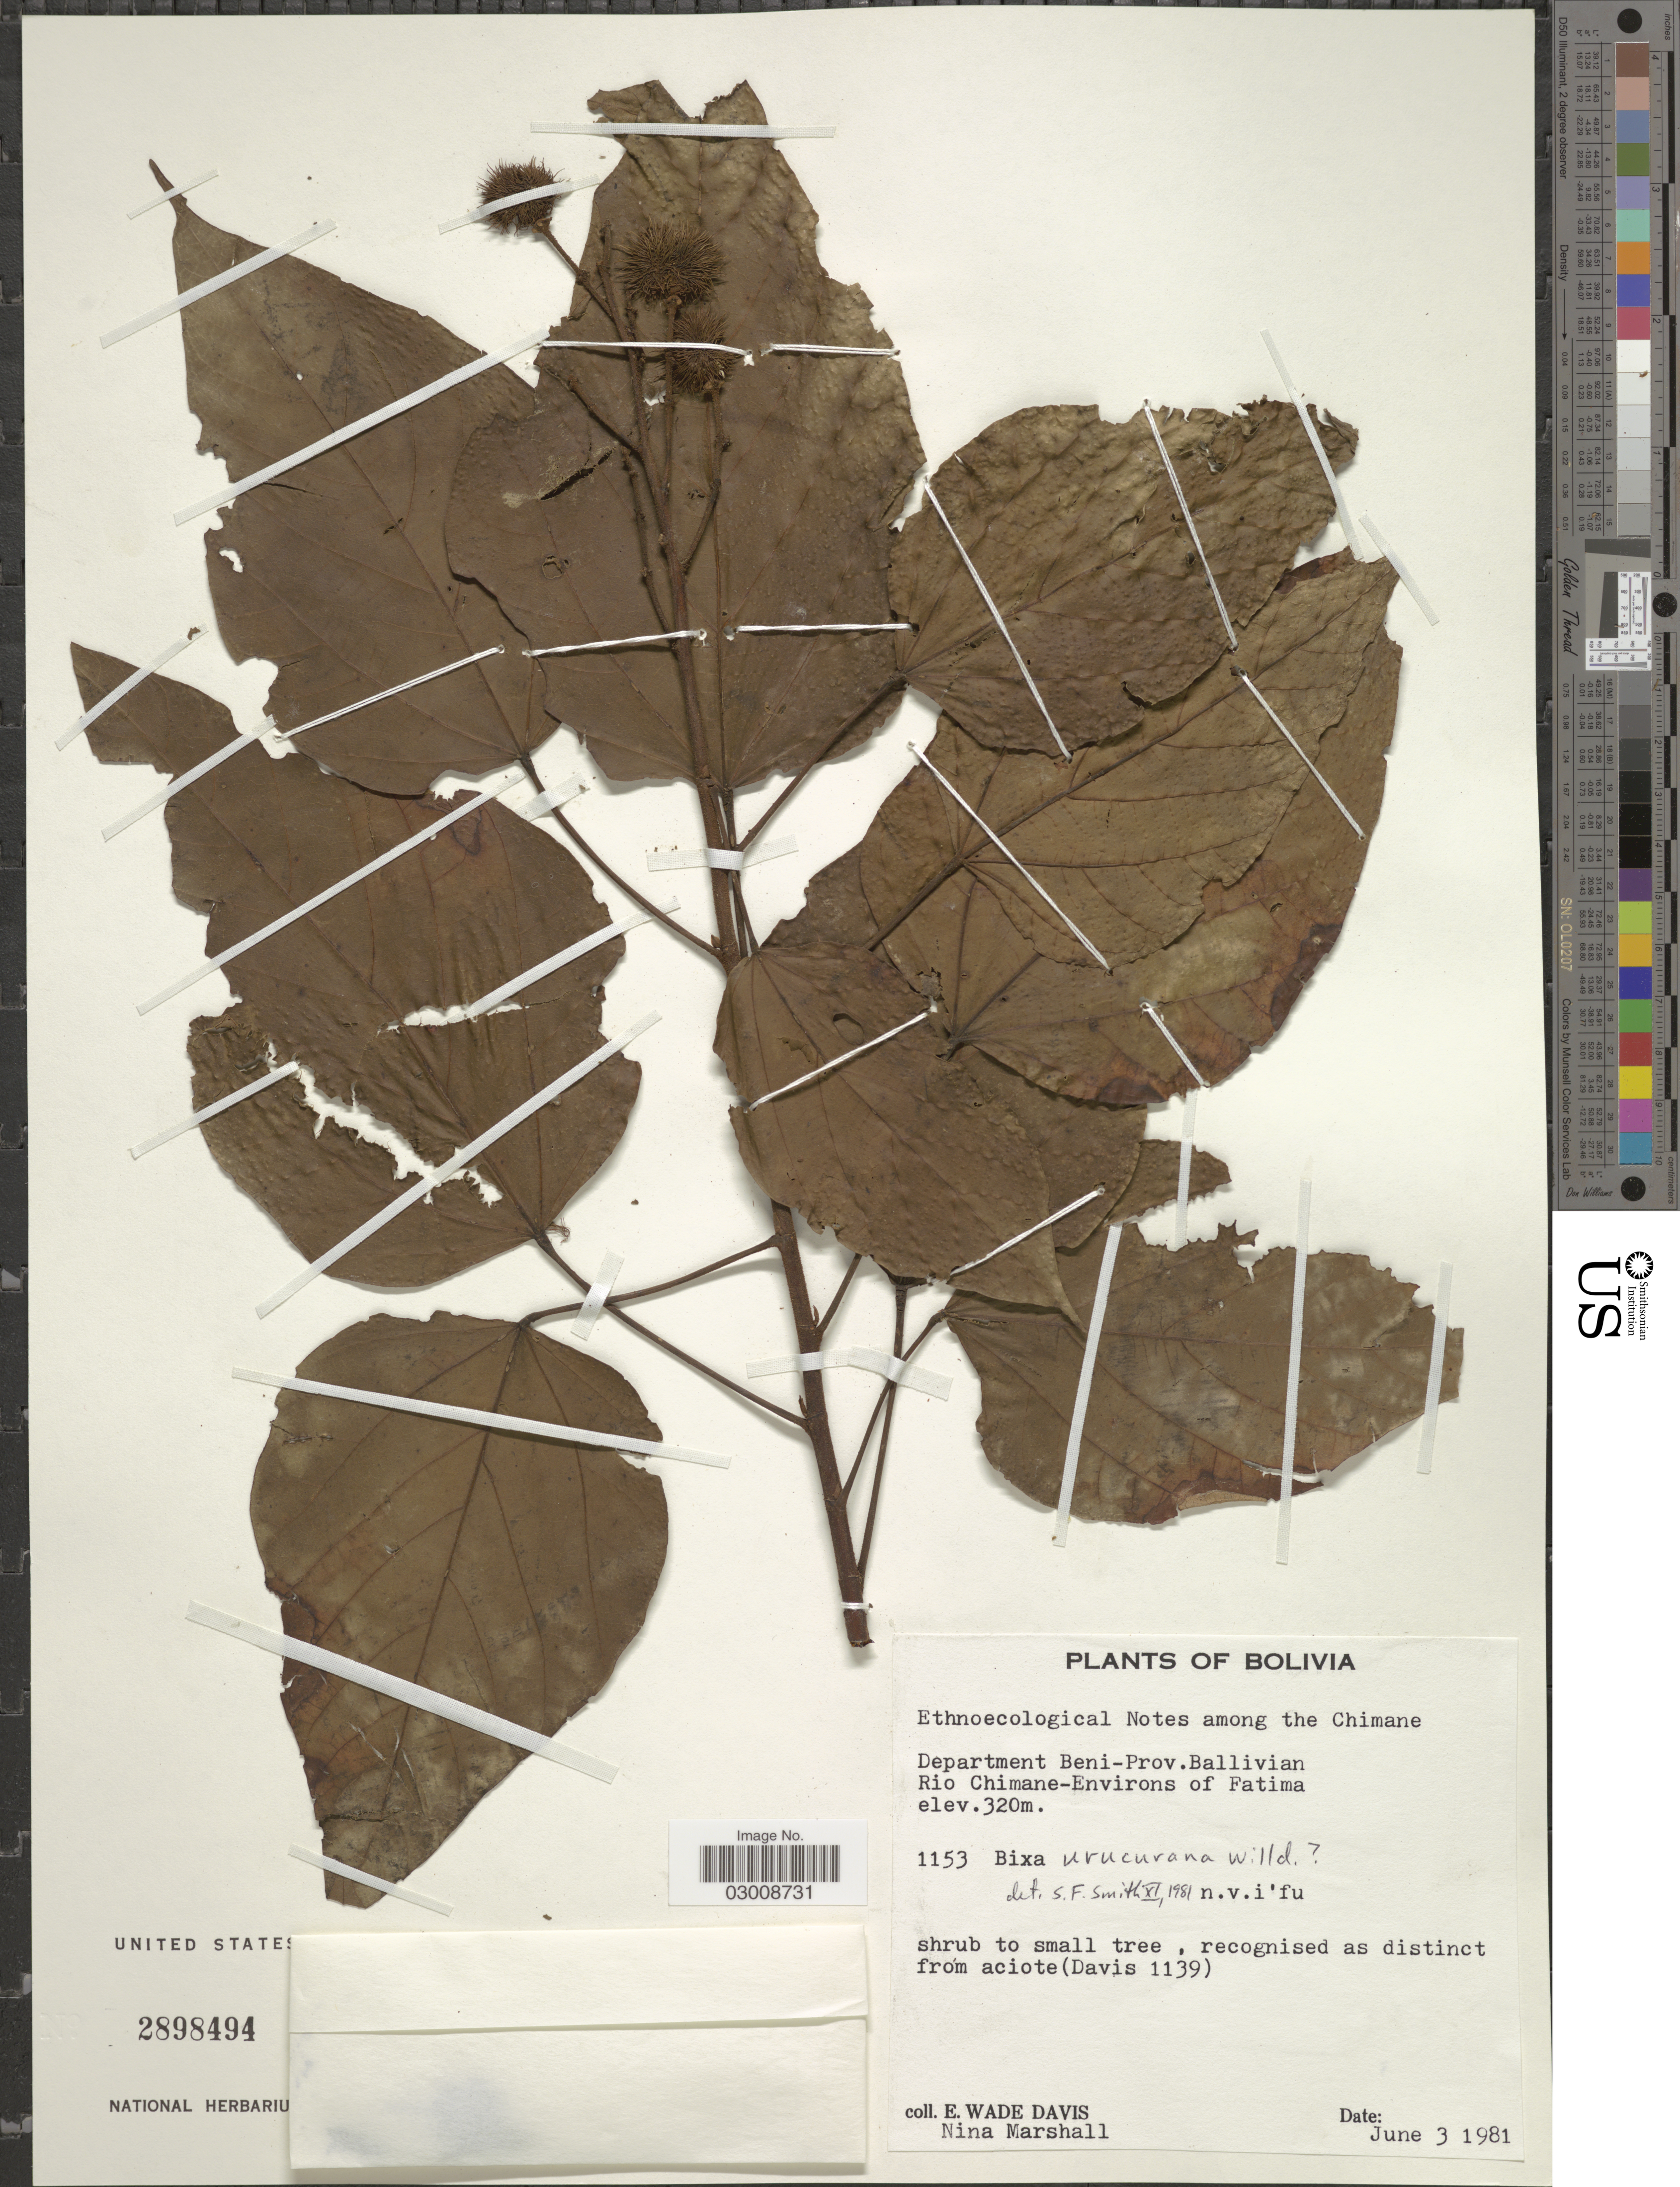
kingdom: Plantae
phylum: Tracheophyta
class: Magnoliopsida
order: Malvales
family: Bixaceae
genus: Bixa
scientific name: Bixa orellana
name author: L.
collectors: E. Wade-Davis & N. Marshall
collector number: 1153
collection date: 1981-06-03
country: Bolivia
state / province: Beni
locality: Department Beni-Prov. Ballivian, Rio Chimane-Environs of Fatima.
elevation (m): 320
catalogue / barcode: US 2898494